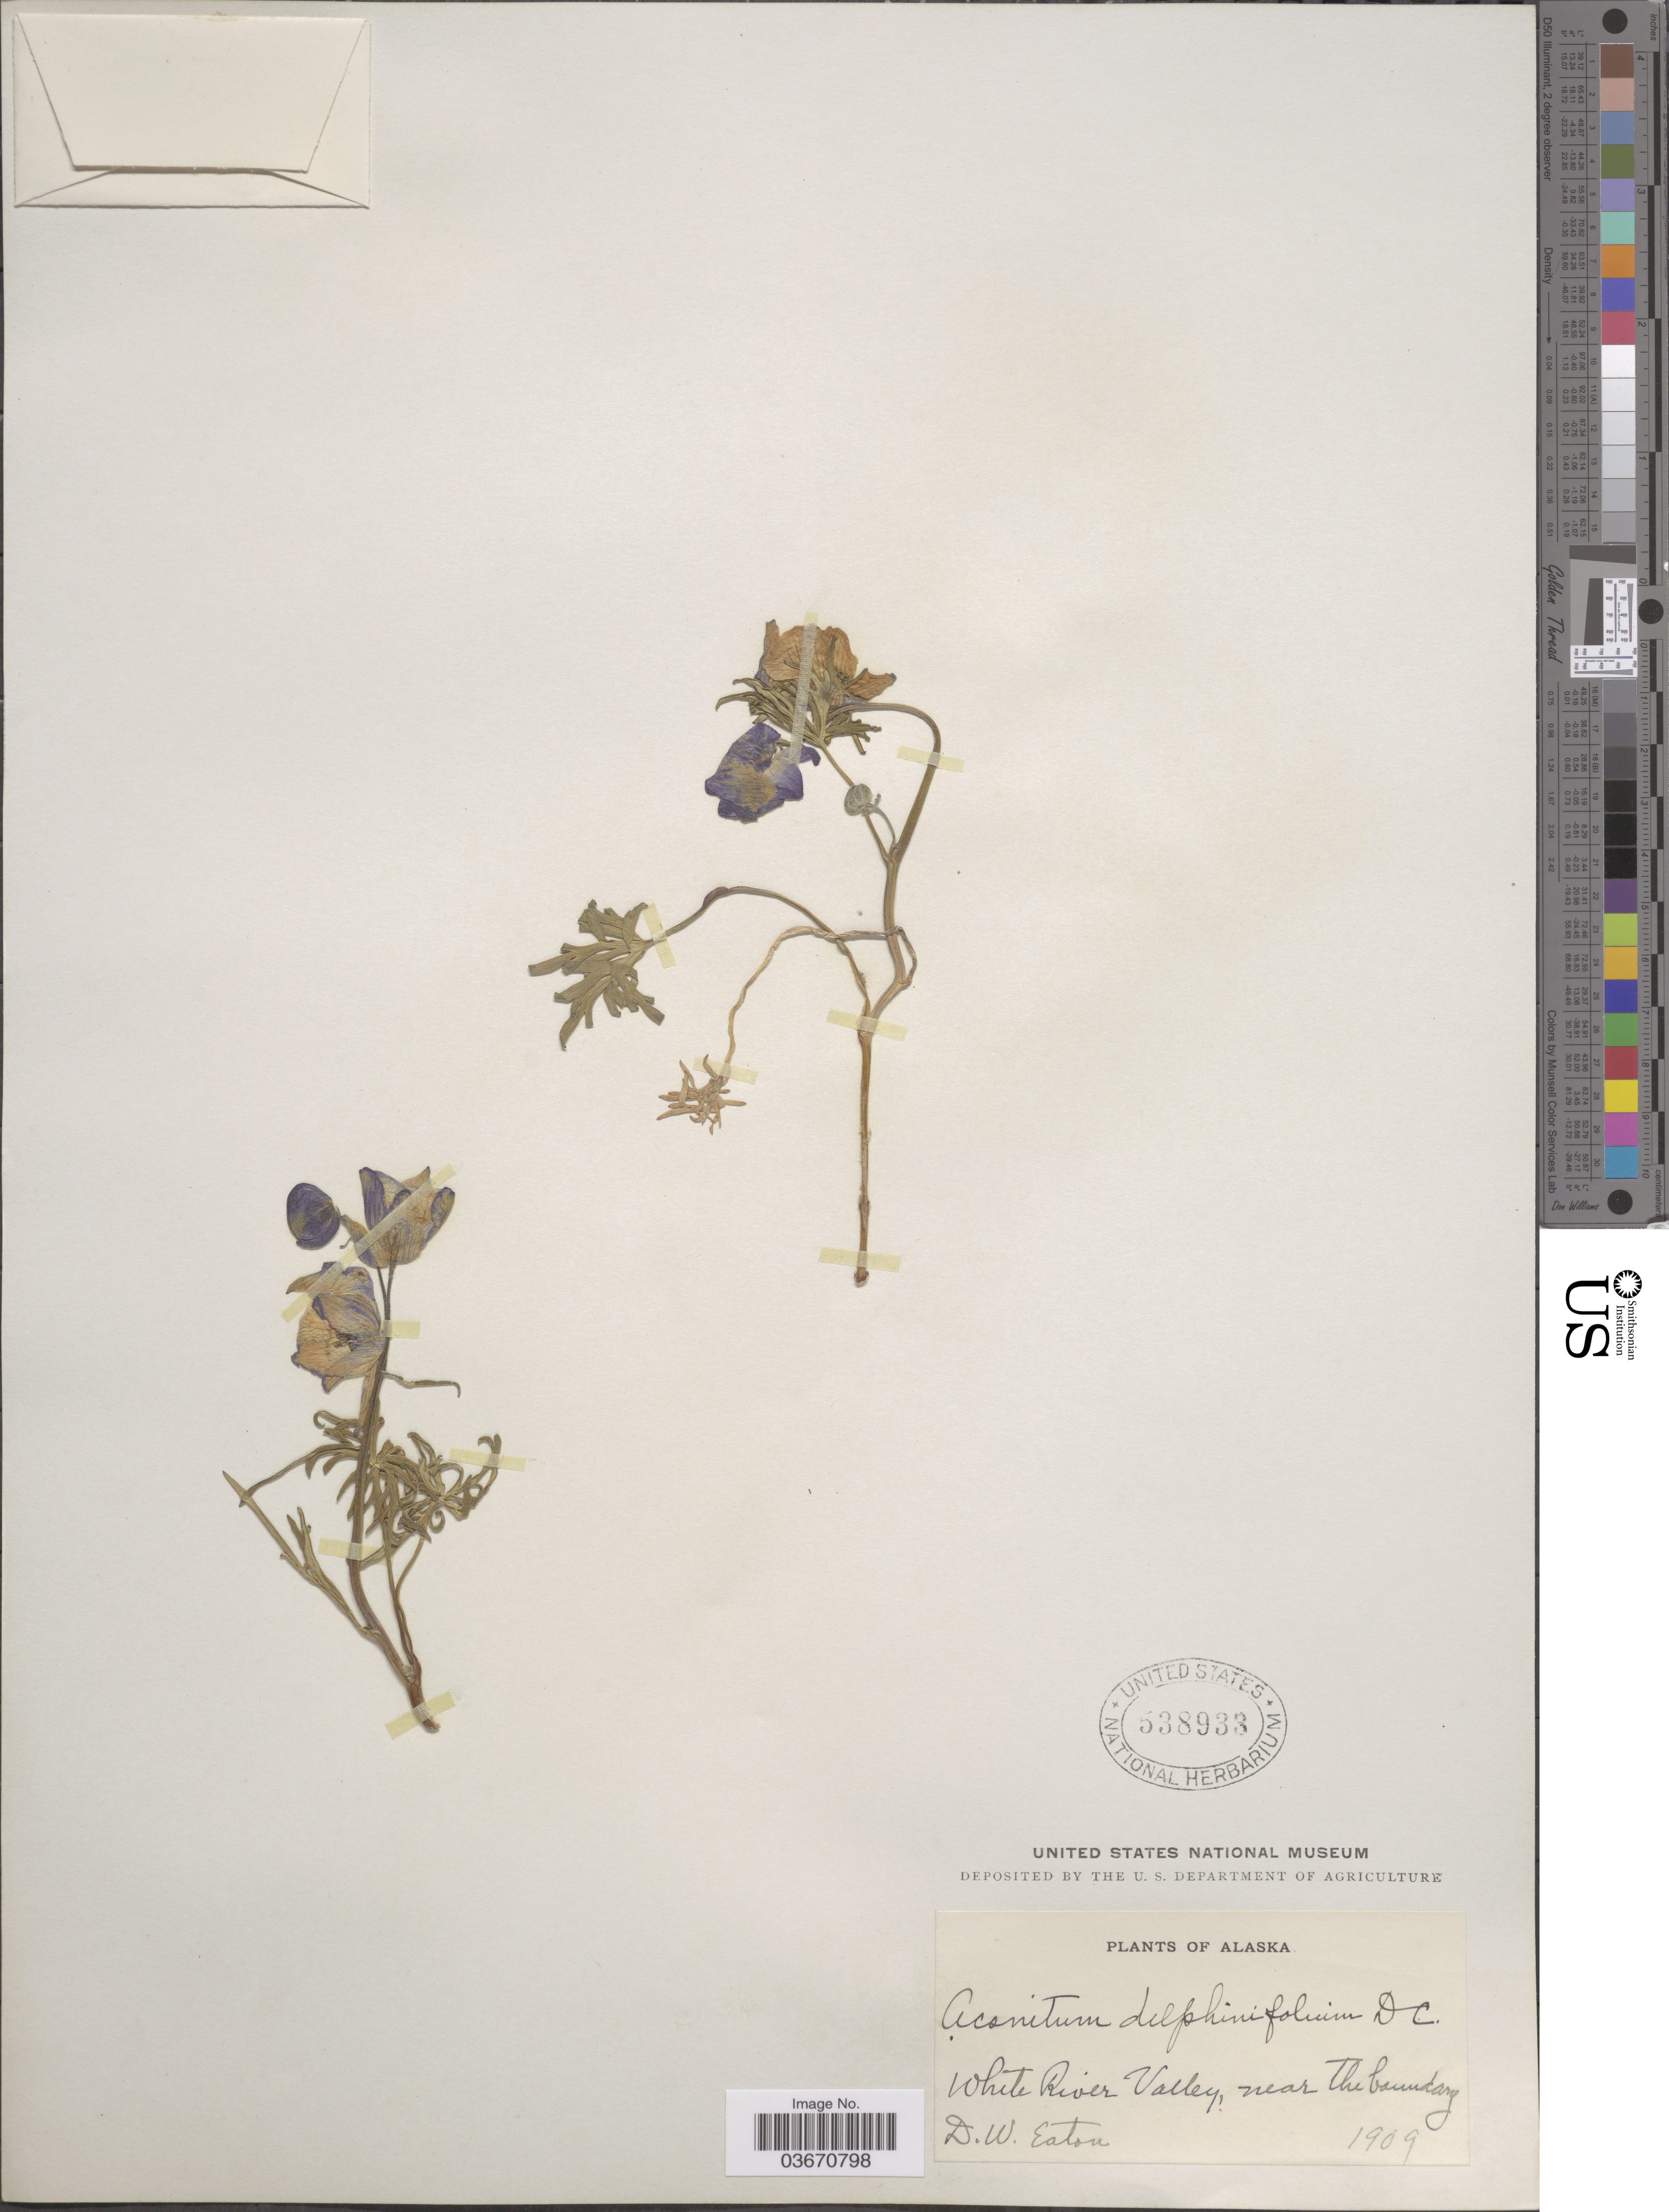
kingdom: Plantae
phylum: Tracheophyta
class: Magnoliopsida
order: Ranunculales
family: Ranunculaceae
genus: Aconitum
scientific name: Aconitum delphinifolium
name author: DC.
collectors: D. Eaton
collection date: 1909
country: United States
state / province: Alaska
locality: White River Valley, near the boundary.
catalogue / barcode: US 538933